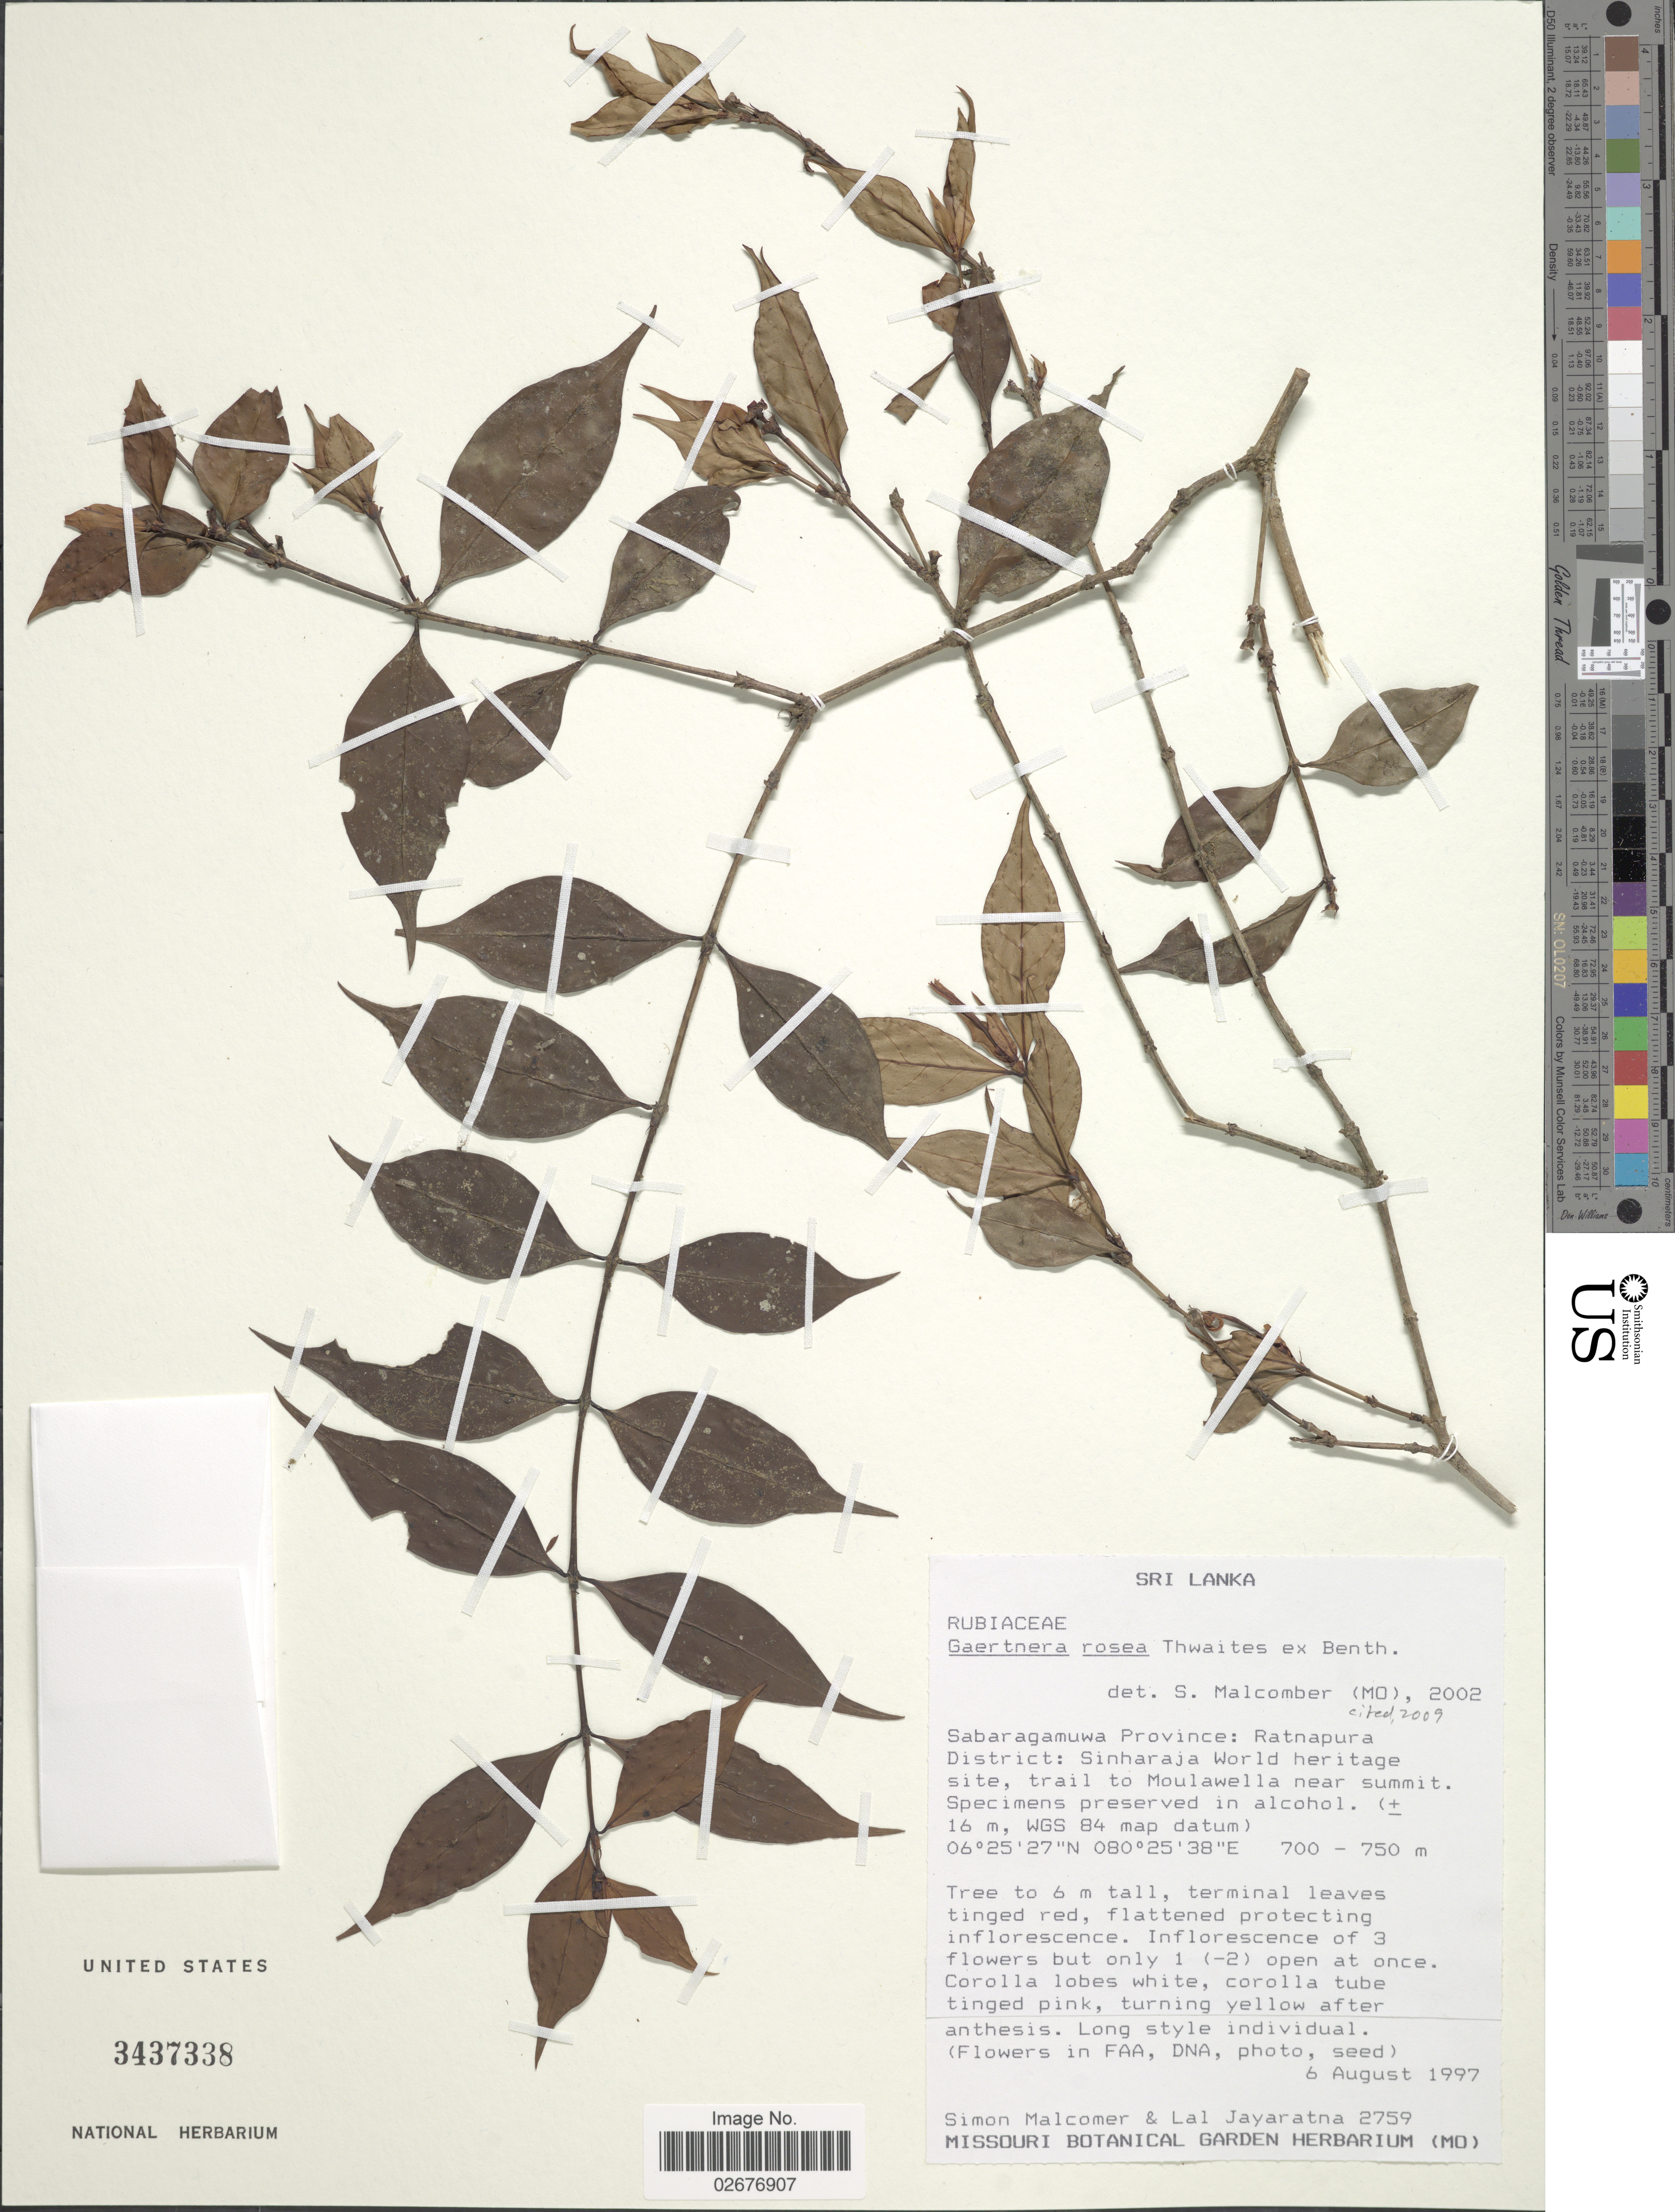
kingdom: Plantae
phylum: Tracheophyta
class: Magnoliopsida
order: Gentianales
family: Rubiaceae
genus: Gaertnera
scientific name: Gaertnera rosea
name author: Thwaites ex Benth.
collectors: S. T. Malcomber & L. Jayaratna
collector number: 2759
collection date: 1997-08-06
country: Sri Lanka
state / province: Sabaragamuwa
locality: Ratnapura District: Sinharaja World heritage site, trail to Moulawella near summit (+/- 16 m, WGS 84 map datum)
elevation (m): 700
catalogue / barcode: US 3437338